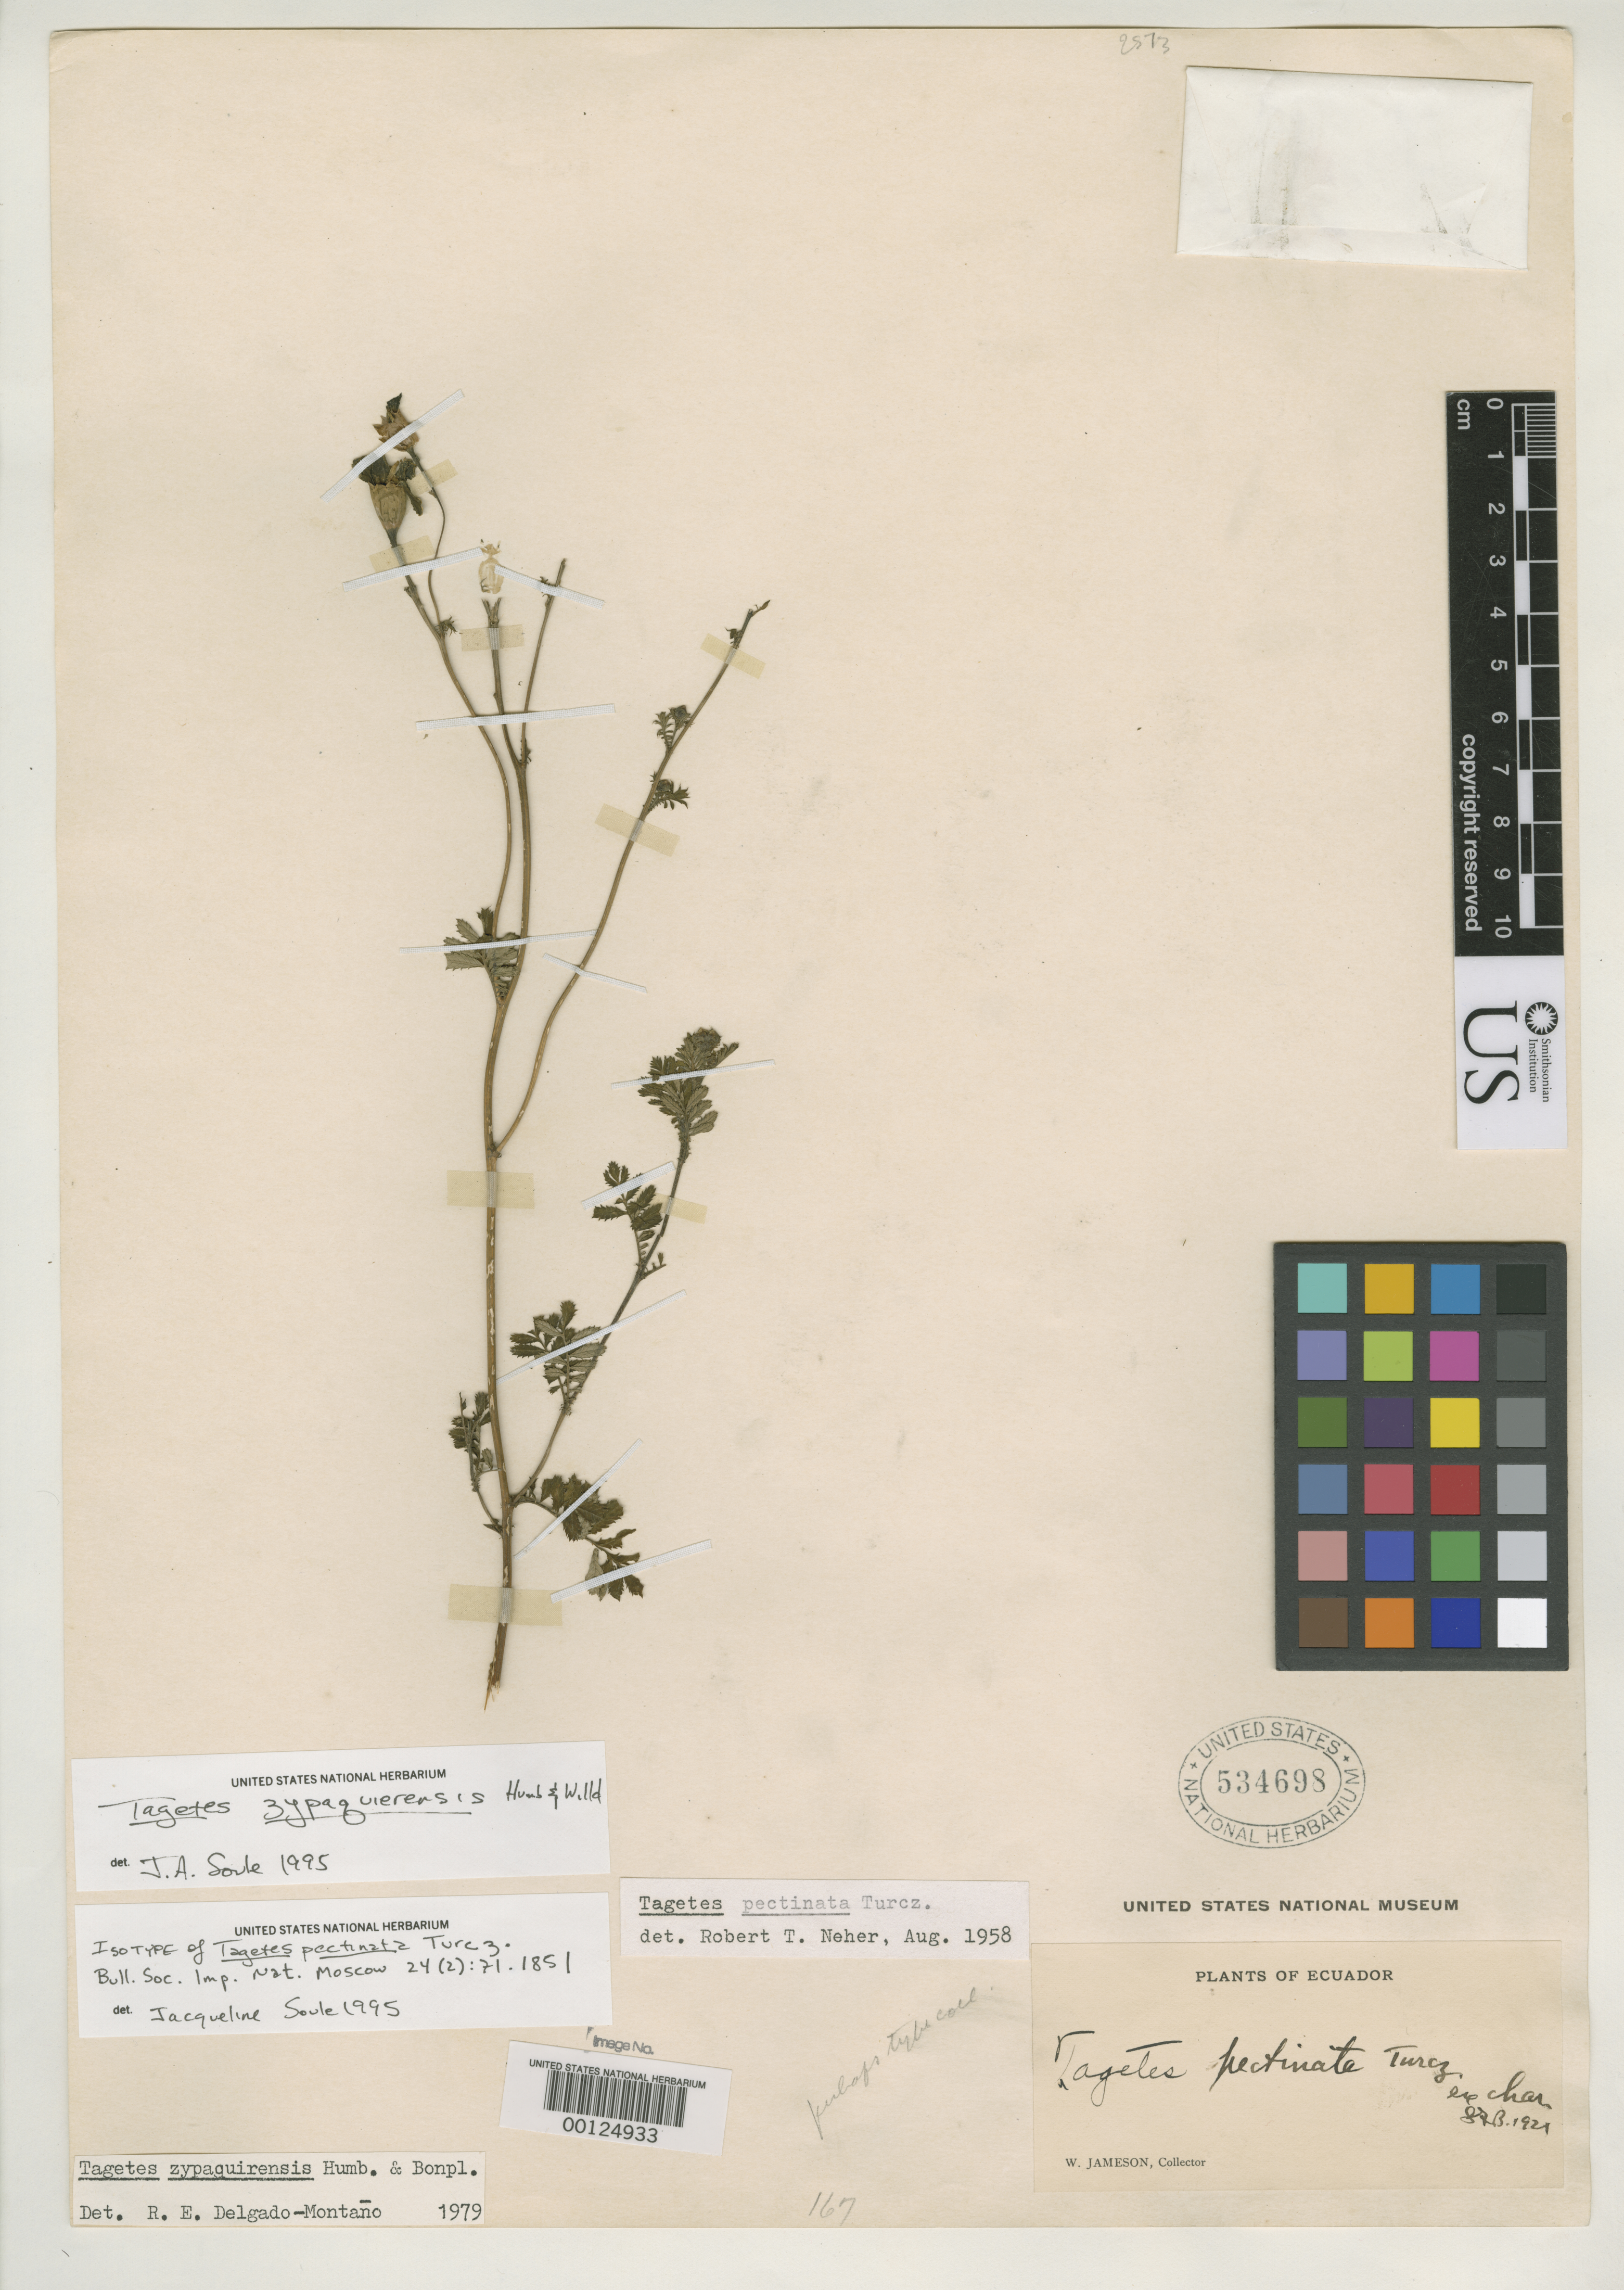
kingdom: Plantae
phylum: Tracheophyta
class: Magnoliopsida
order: Asterales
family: Asteraceae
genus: Tagetes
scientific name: Tagetes pectinata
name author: Turcz.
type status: Isotype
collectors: W. Jameson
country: Ecuador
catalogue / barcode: US 534698